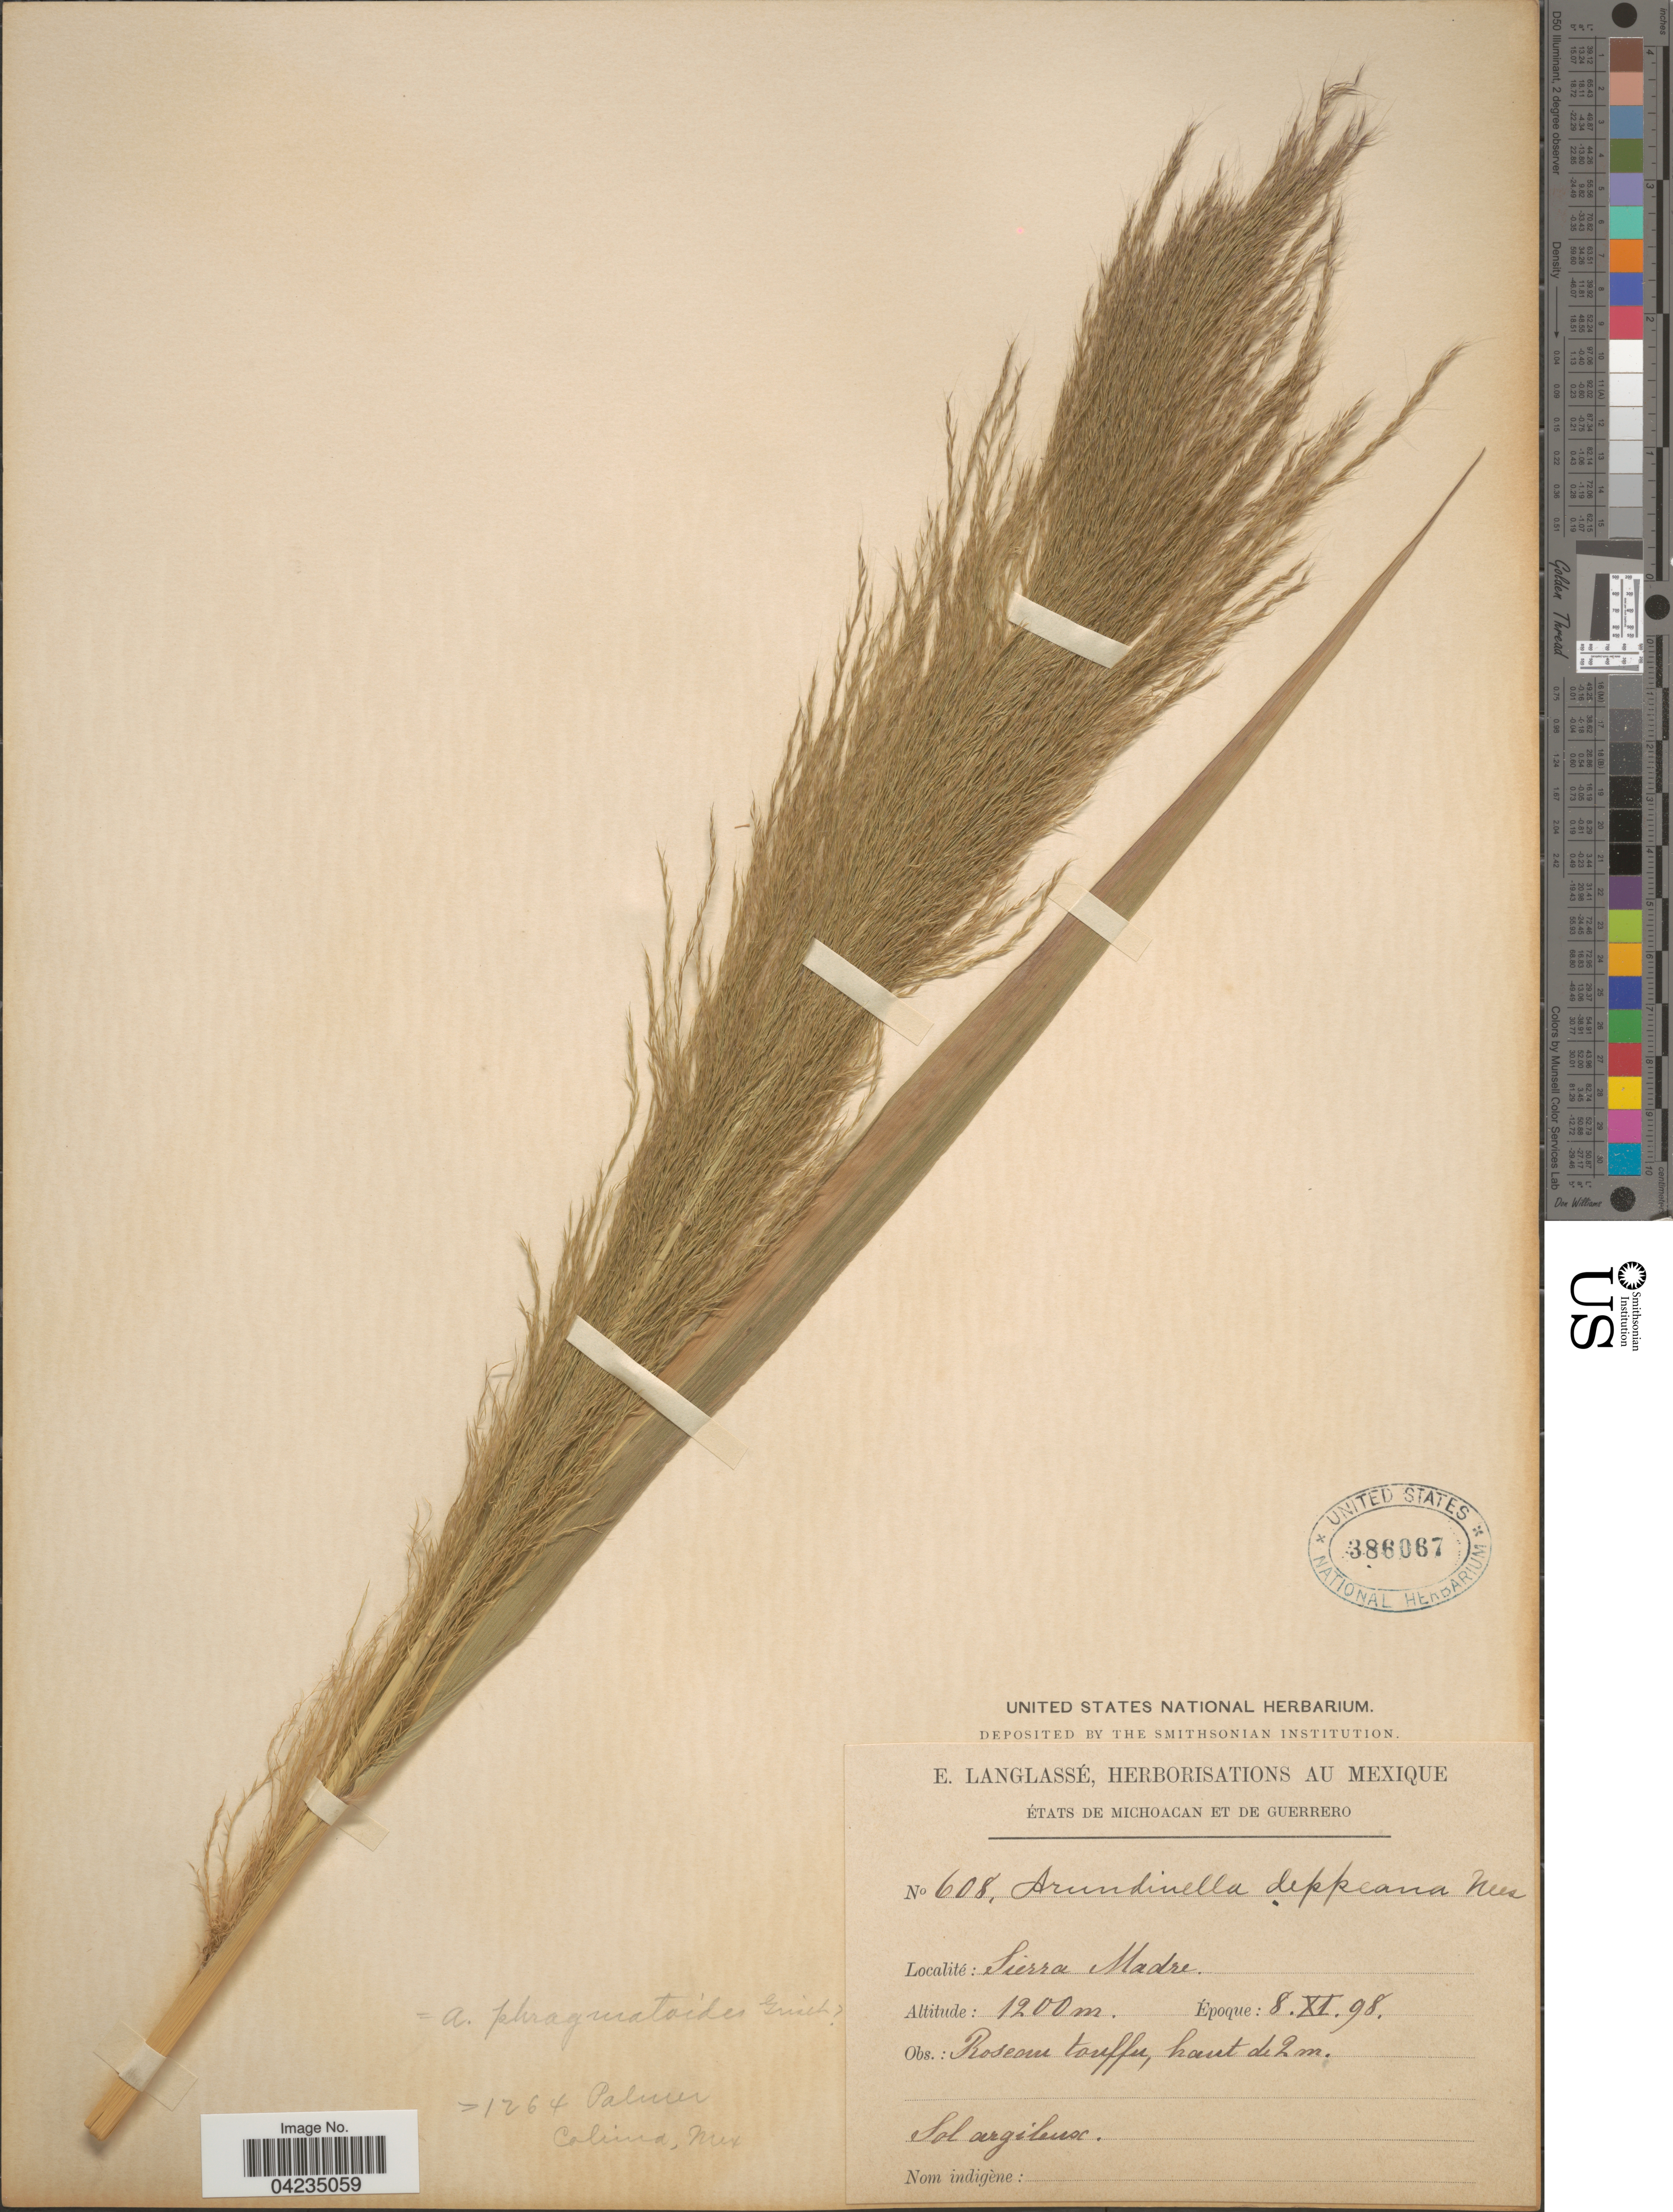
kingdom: Plantae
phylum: Tracheophyta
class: Liliopsida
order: Poales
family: Poaceae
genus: Arundinella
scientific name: Arundinella deppeana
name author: Nees ex Steud.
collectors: E. Langlassé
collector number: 608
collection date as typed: Transcribed d/m/y: 8/11/98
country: Mexico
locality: États de Michoacan et de Guerrero. Sierra Madre.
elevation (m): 1200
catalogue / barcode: US 386067